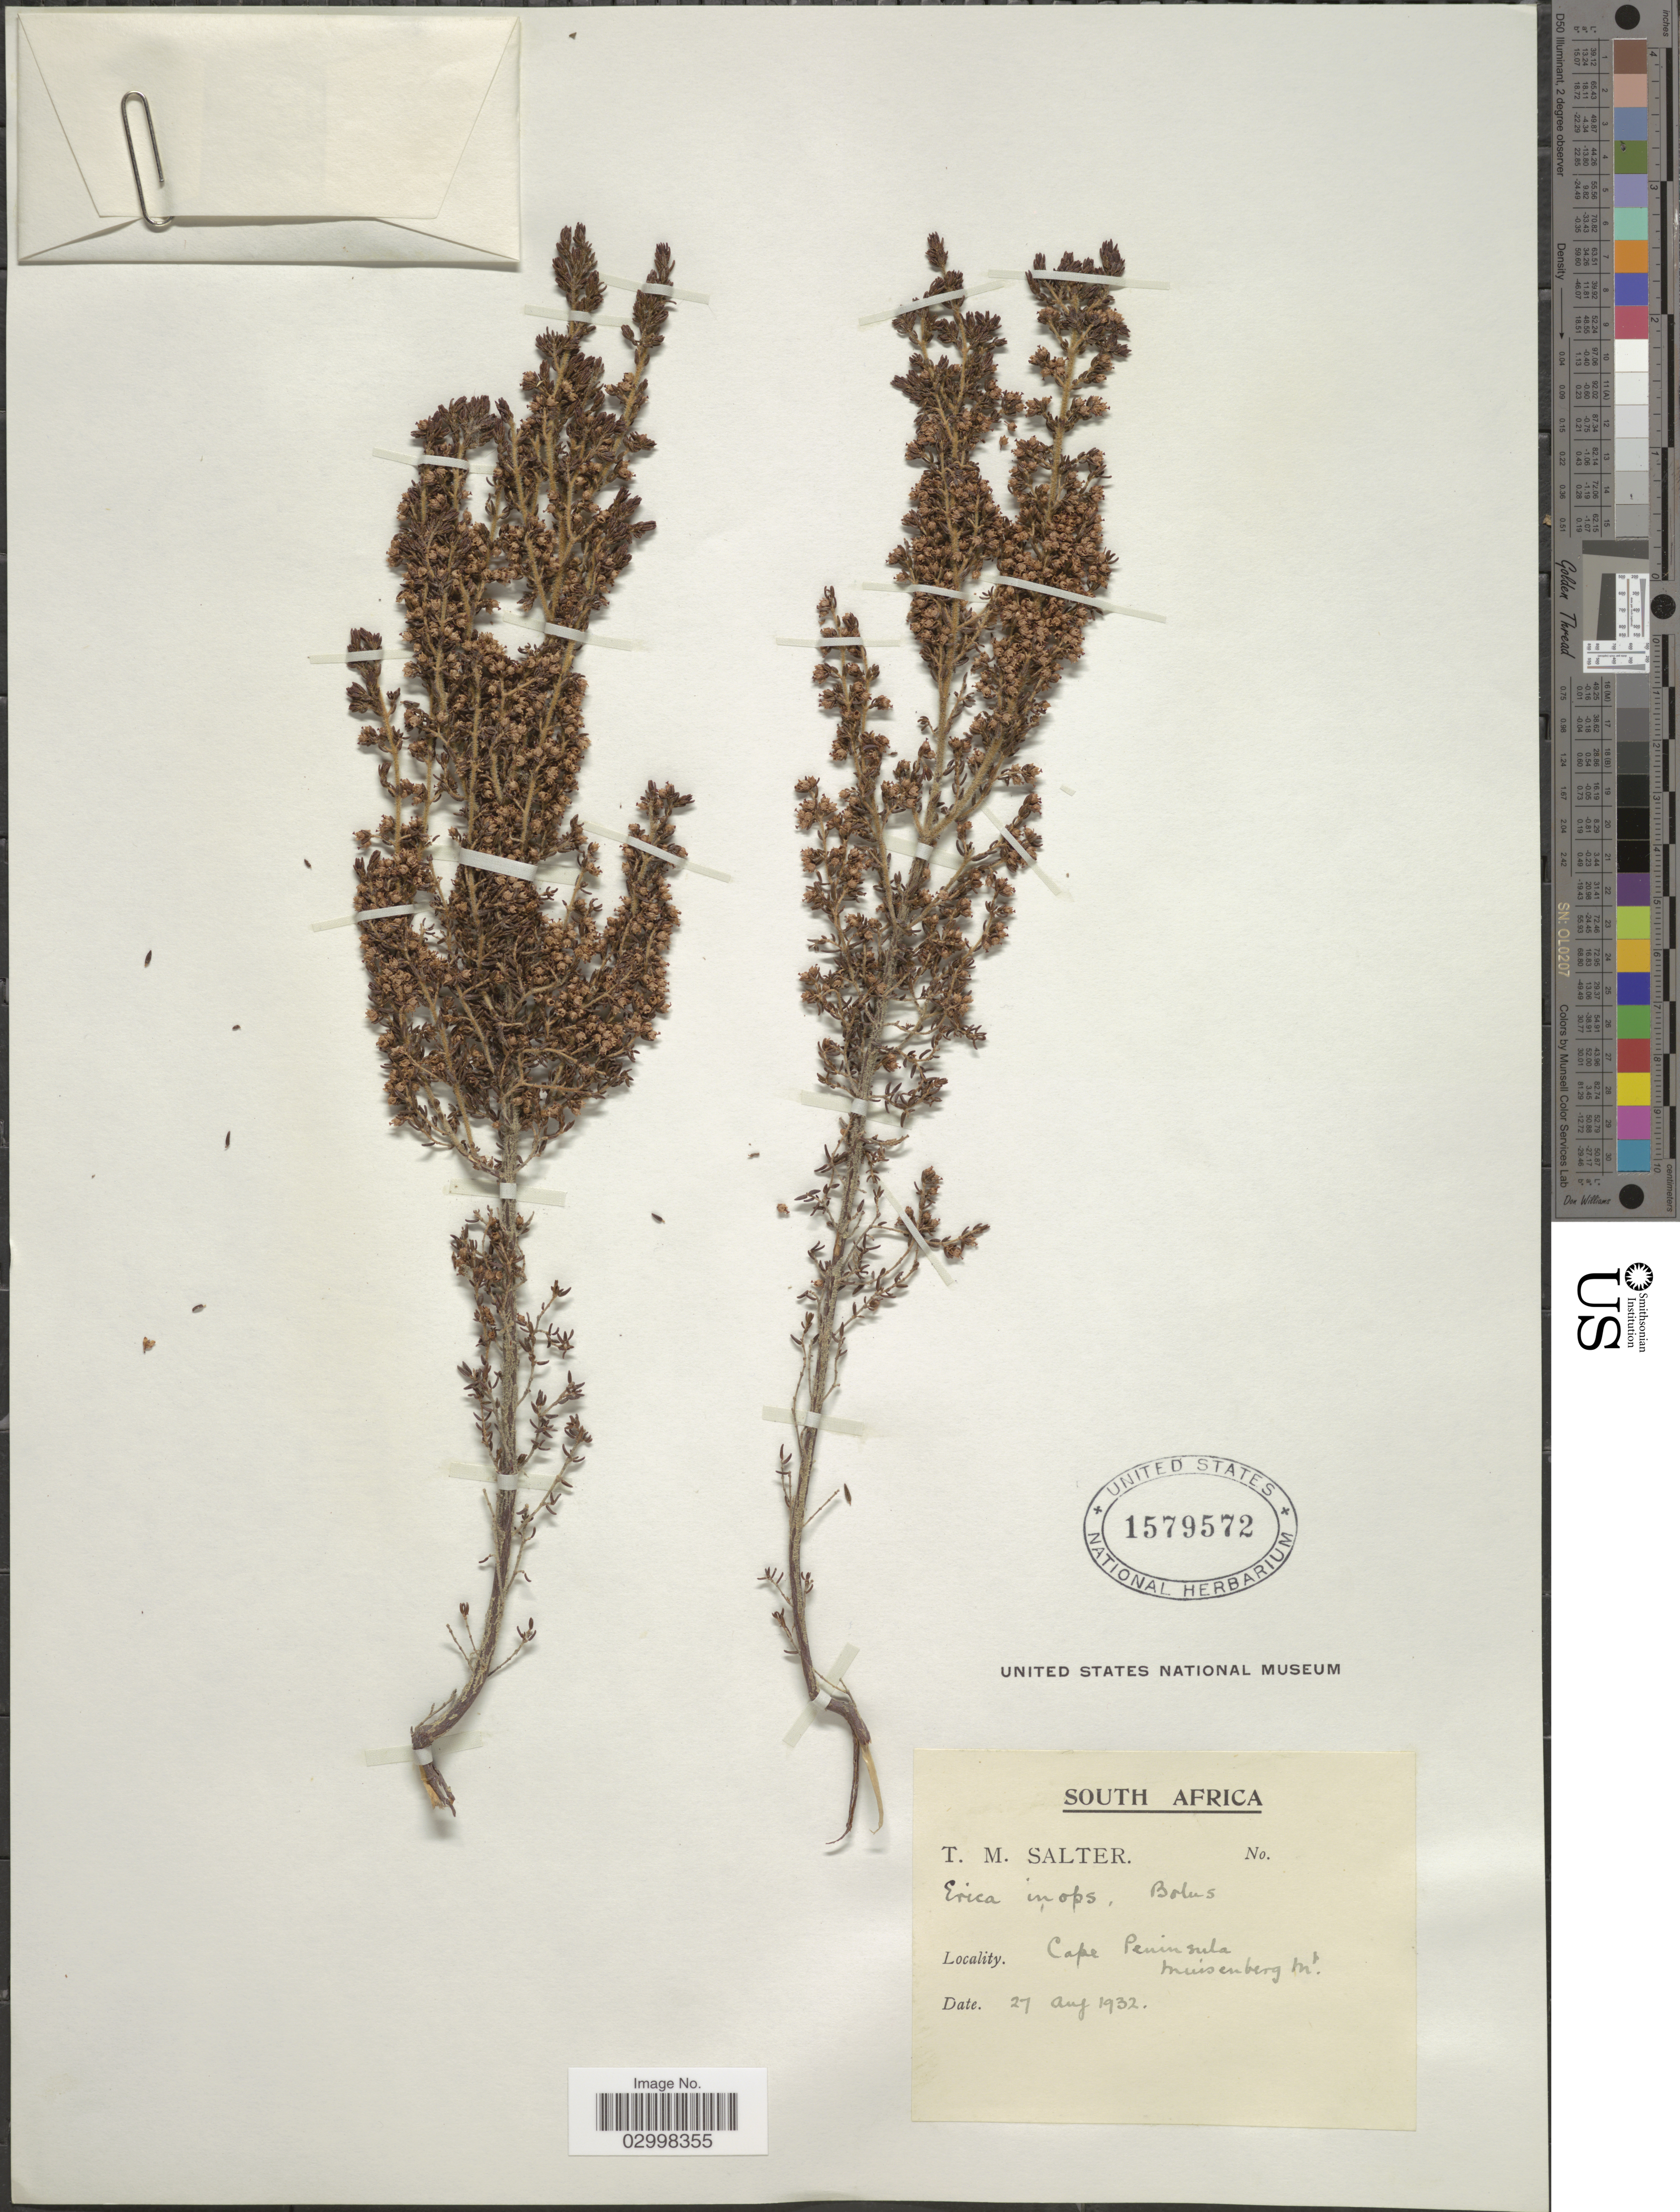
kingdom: Plantae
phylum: Tracheophyta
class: Magnoliopsida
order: Ericales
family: Ericaceae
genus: Erica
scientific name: Erica inops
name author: Bolus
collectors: T. Salter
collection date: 1932-08-27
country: South Africa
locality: Cape Peninsula Muisenberg Mt.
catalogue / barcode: US 1579572